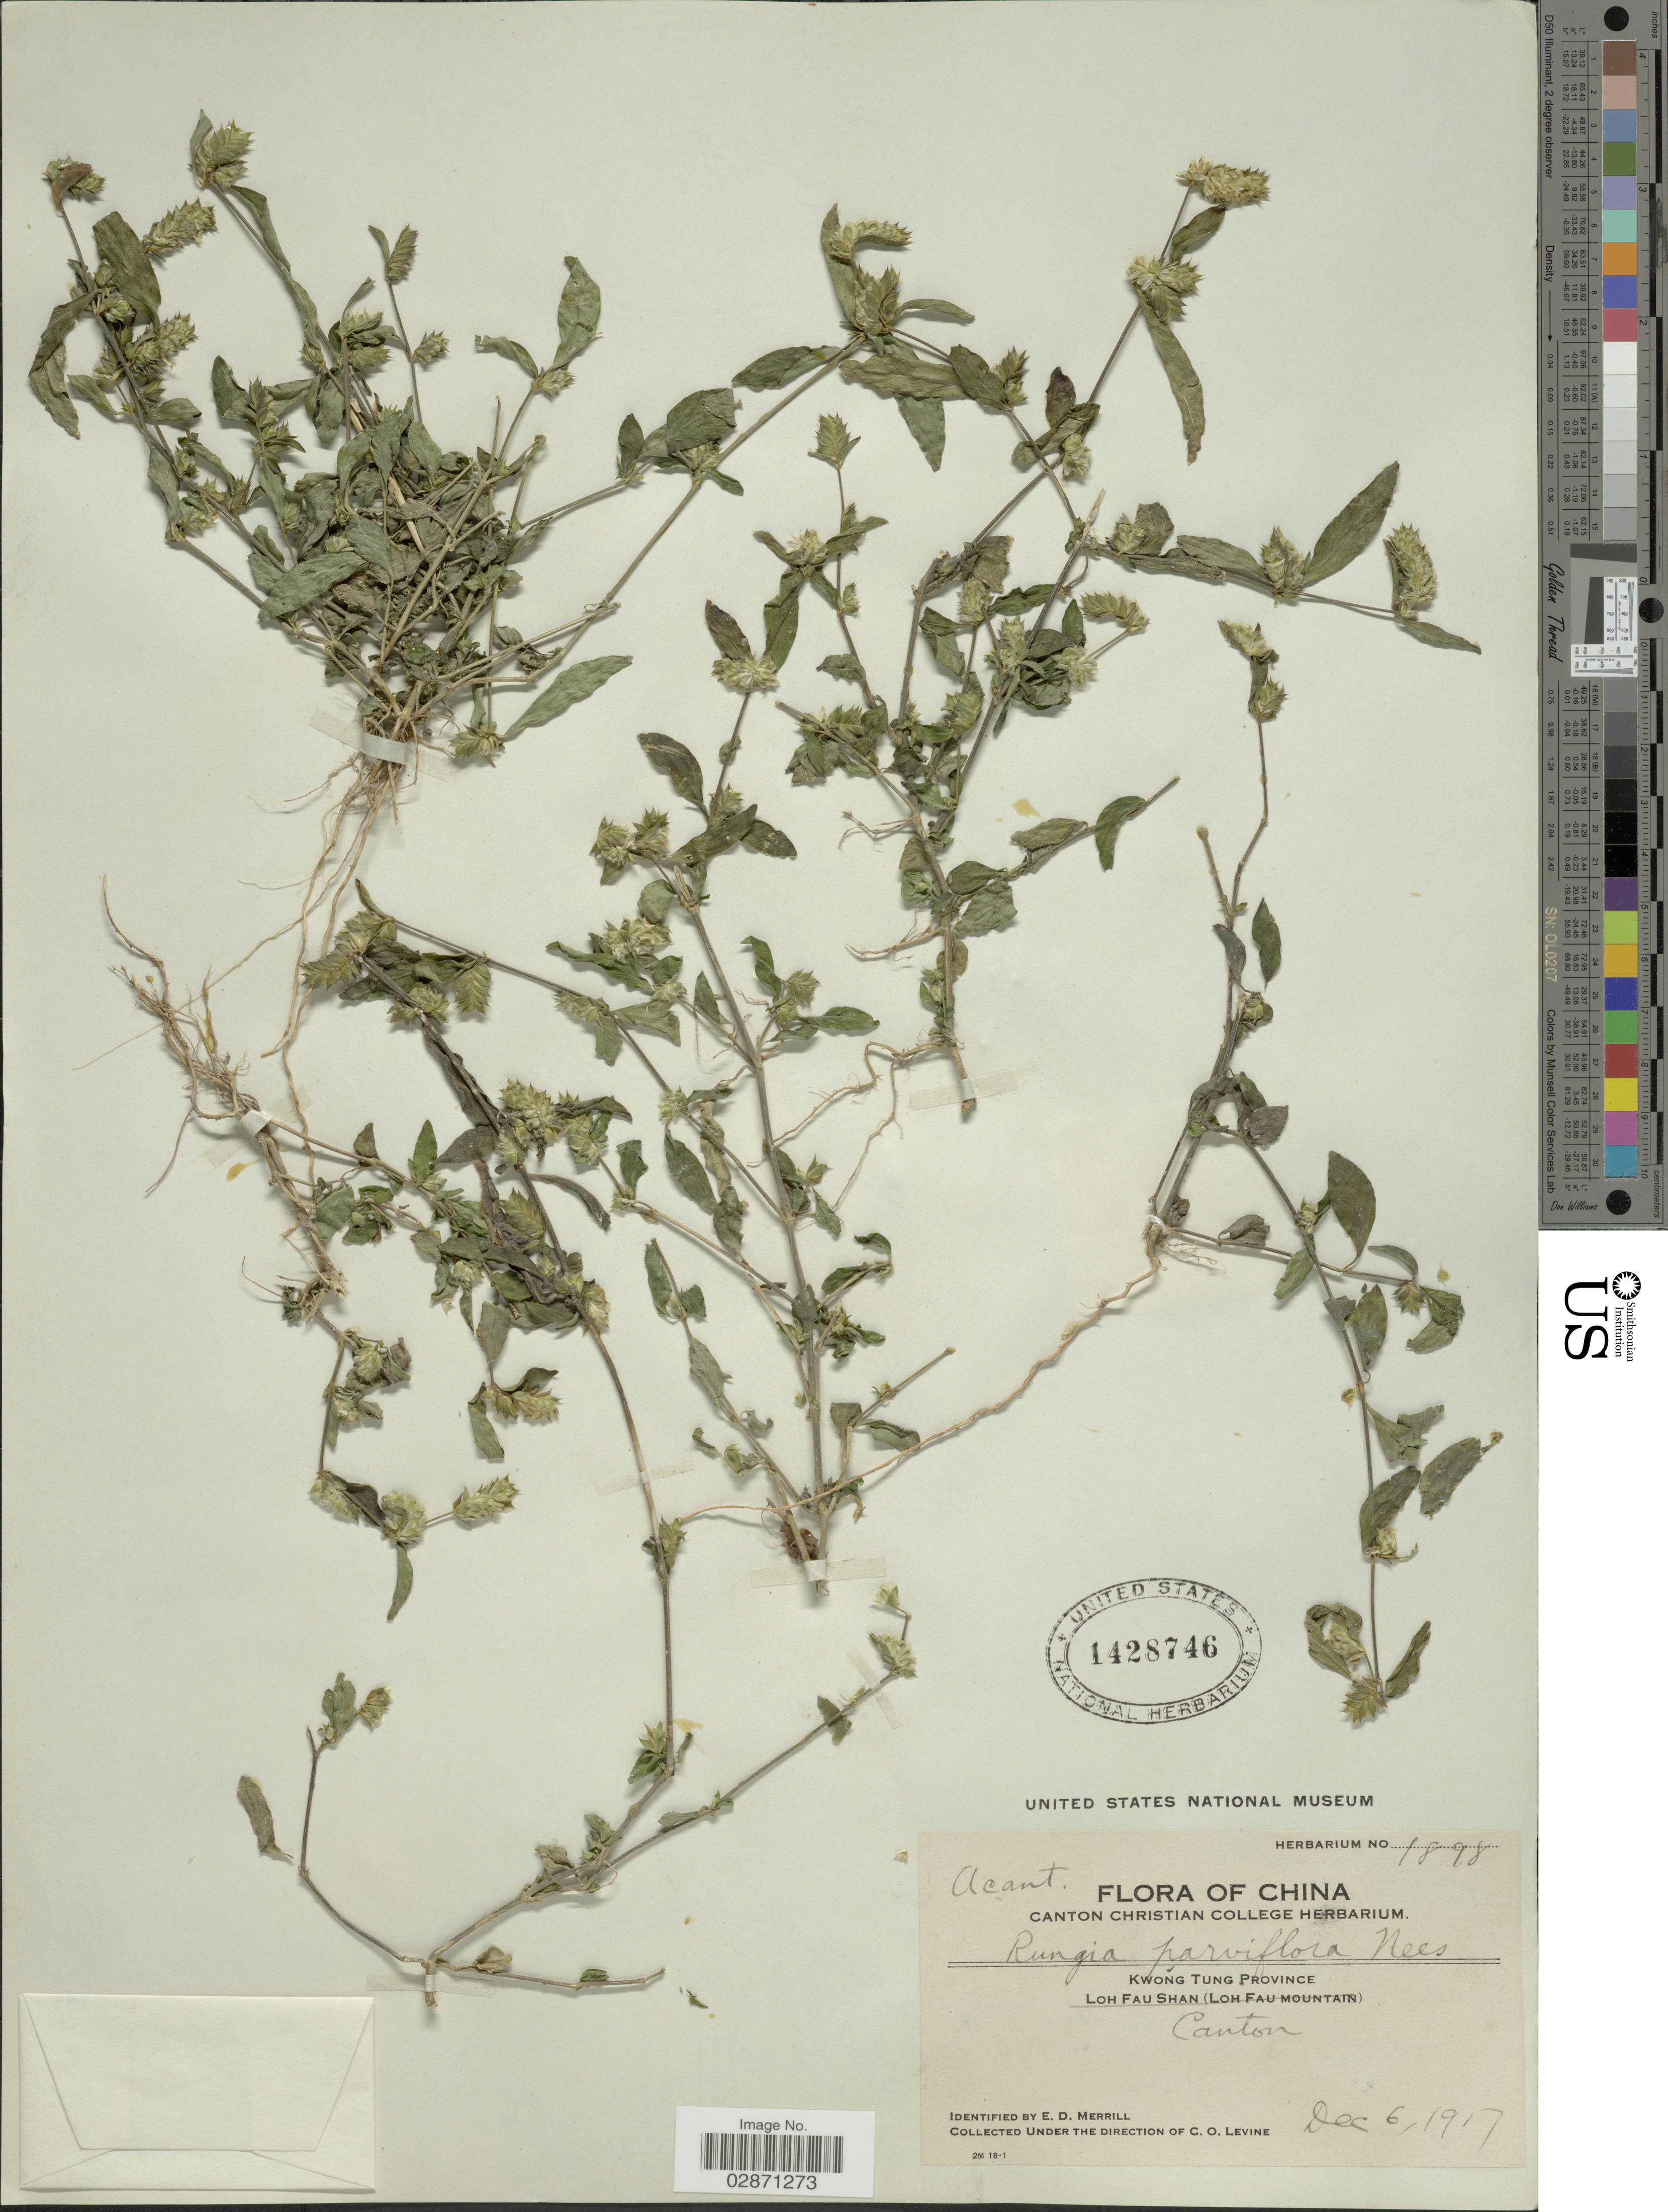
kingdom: Plantae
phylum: Tracheophyta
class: Magnoliopsida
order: Lamiales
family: Acanthaceae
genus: Rungia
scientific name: Rungia parviflora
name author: Nees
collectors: C. O. Levine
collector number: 1898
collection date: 1917-12-06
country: China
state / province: Guangdong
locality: Kwong Tung Province. Canton.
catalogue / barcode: US 1428746